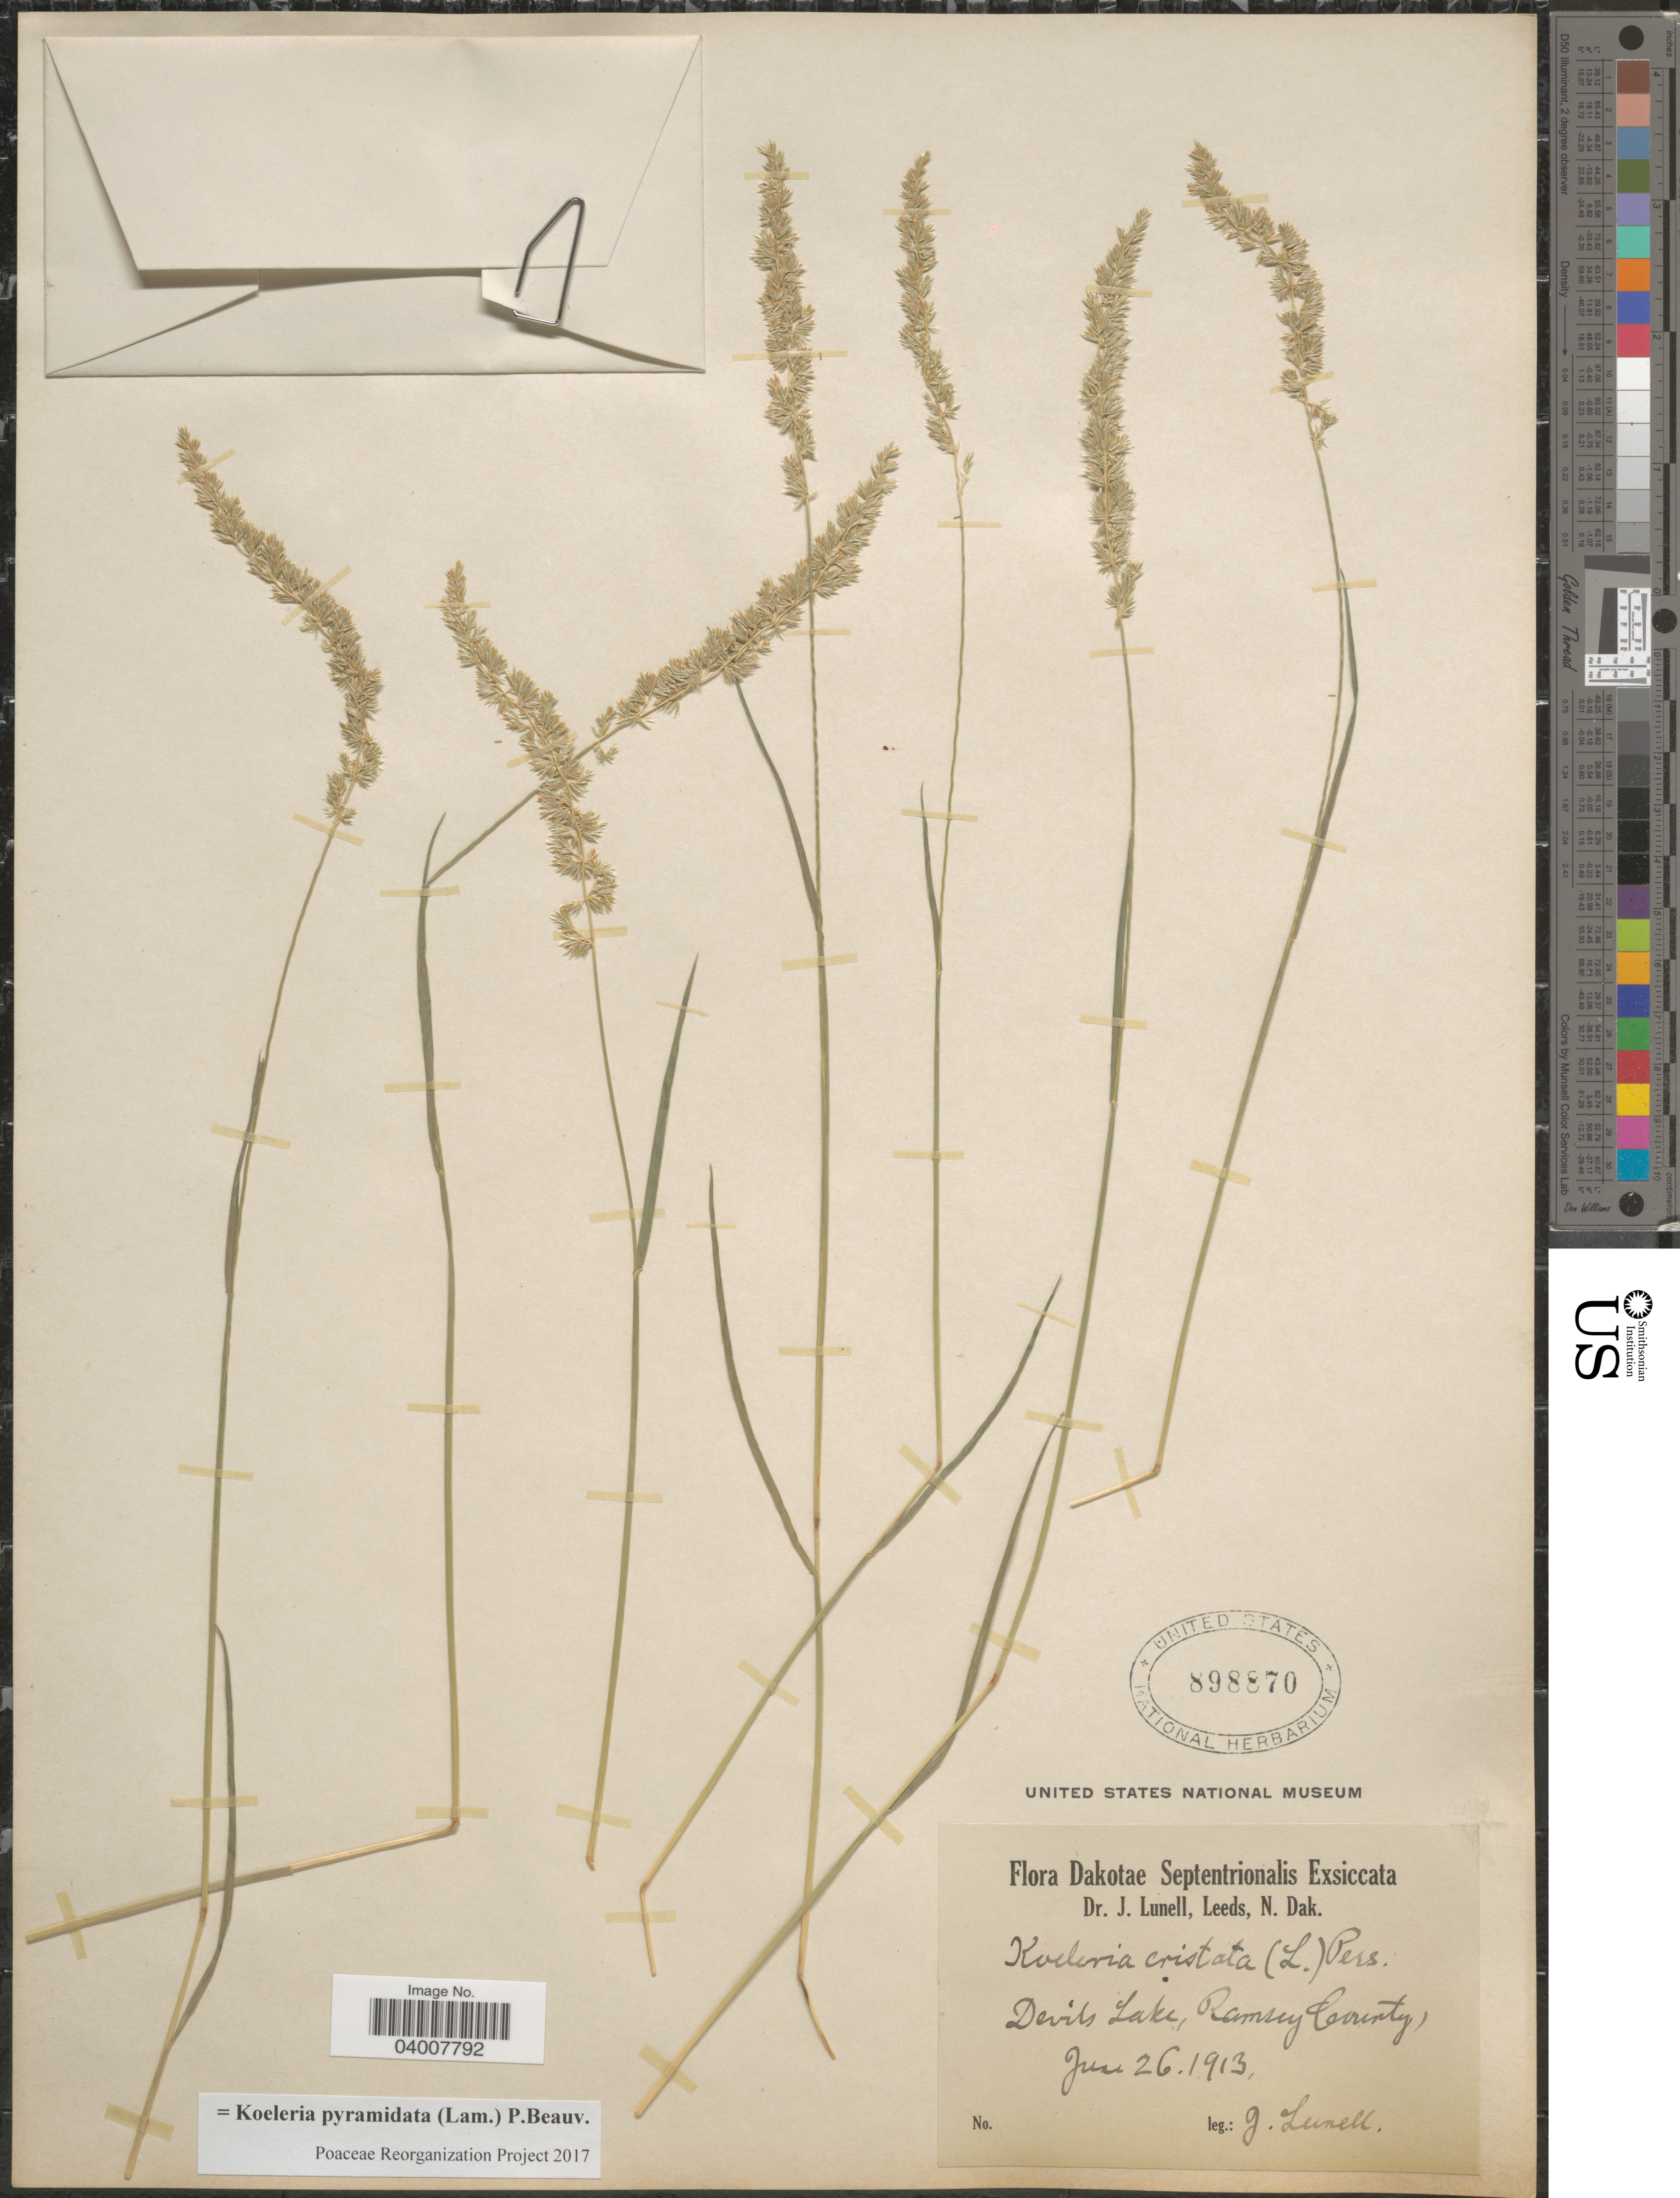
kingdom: Plantae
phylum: Tracheophyta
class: Liliopsida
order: Poales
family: Poaceae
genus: Koeleria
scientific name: Koeleria pyramidata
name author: (Lam.) P. Beauv.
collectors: J. Lunell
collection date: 1913-06-26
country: United States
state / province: North Dakota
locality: Devils Lake, Ramsey County.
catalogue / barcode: US 898870